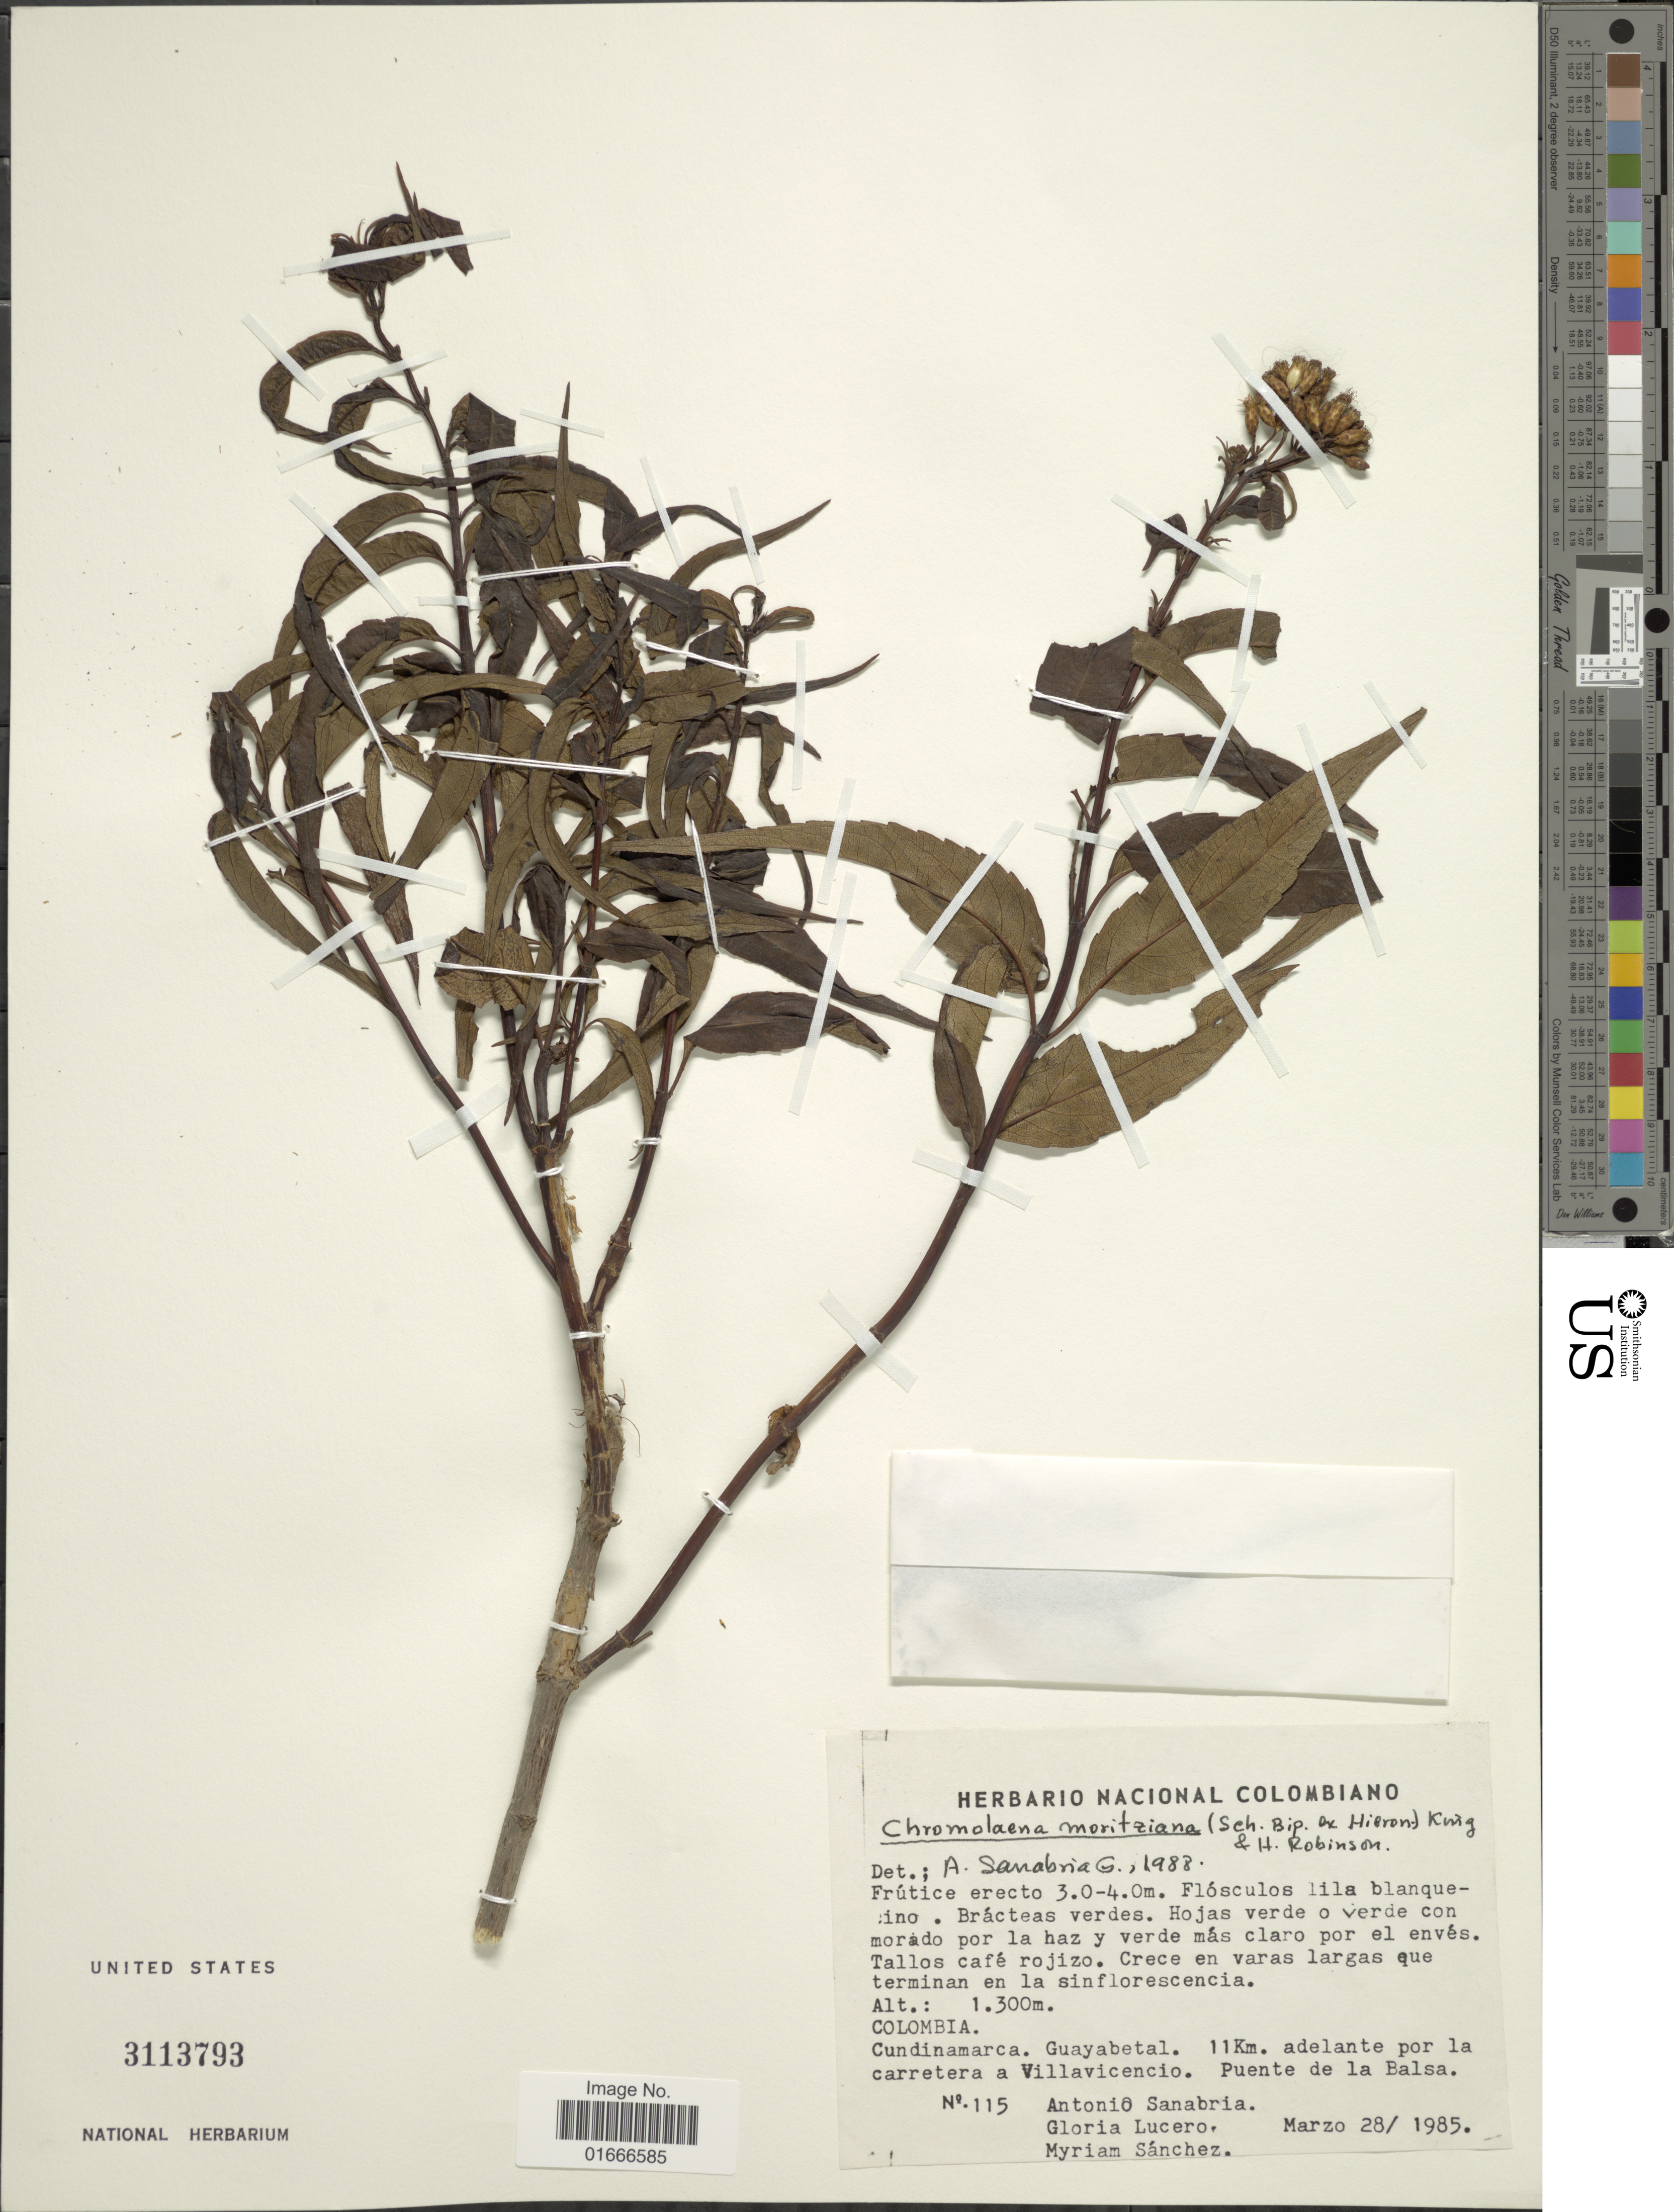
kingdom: Plantae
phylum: Tracheophyta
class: Magnoliopsida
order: Asterales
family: Asteraceae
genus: Chromolaena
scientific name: Chromolaena moritziana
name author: (Sch. Bip.) R.M. King & H. Rob.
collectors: A. Sanabria G., G. Lucero & M. Sánchez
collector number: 115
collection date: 1985-03-28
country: Colombia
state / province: Cundinamarca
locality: Guayabetal, 11 km adelante por la carretera a Villavicencio, Puente de la Balsa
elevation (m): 1300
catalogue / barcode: US 3113793